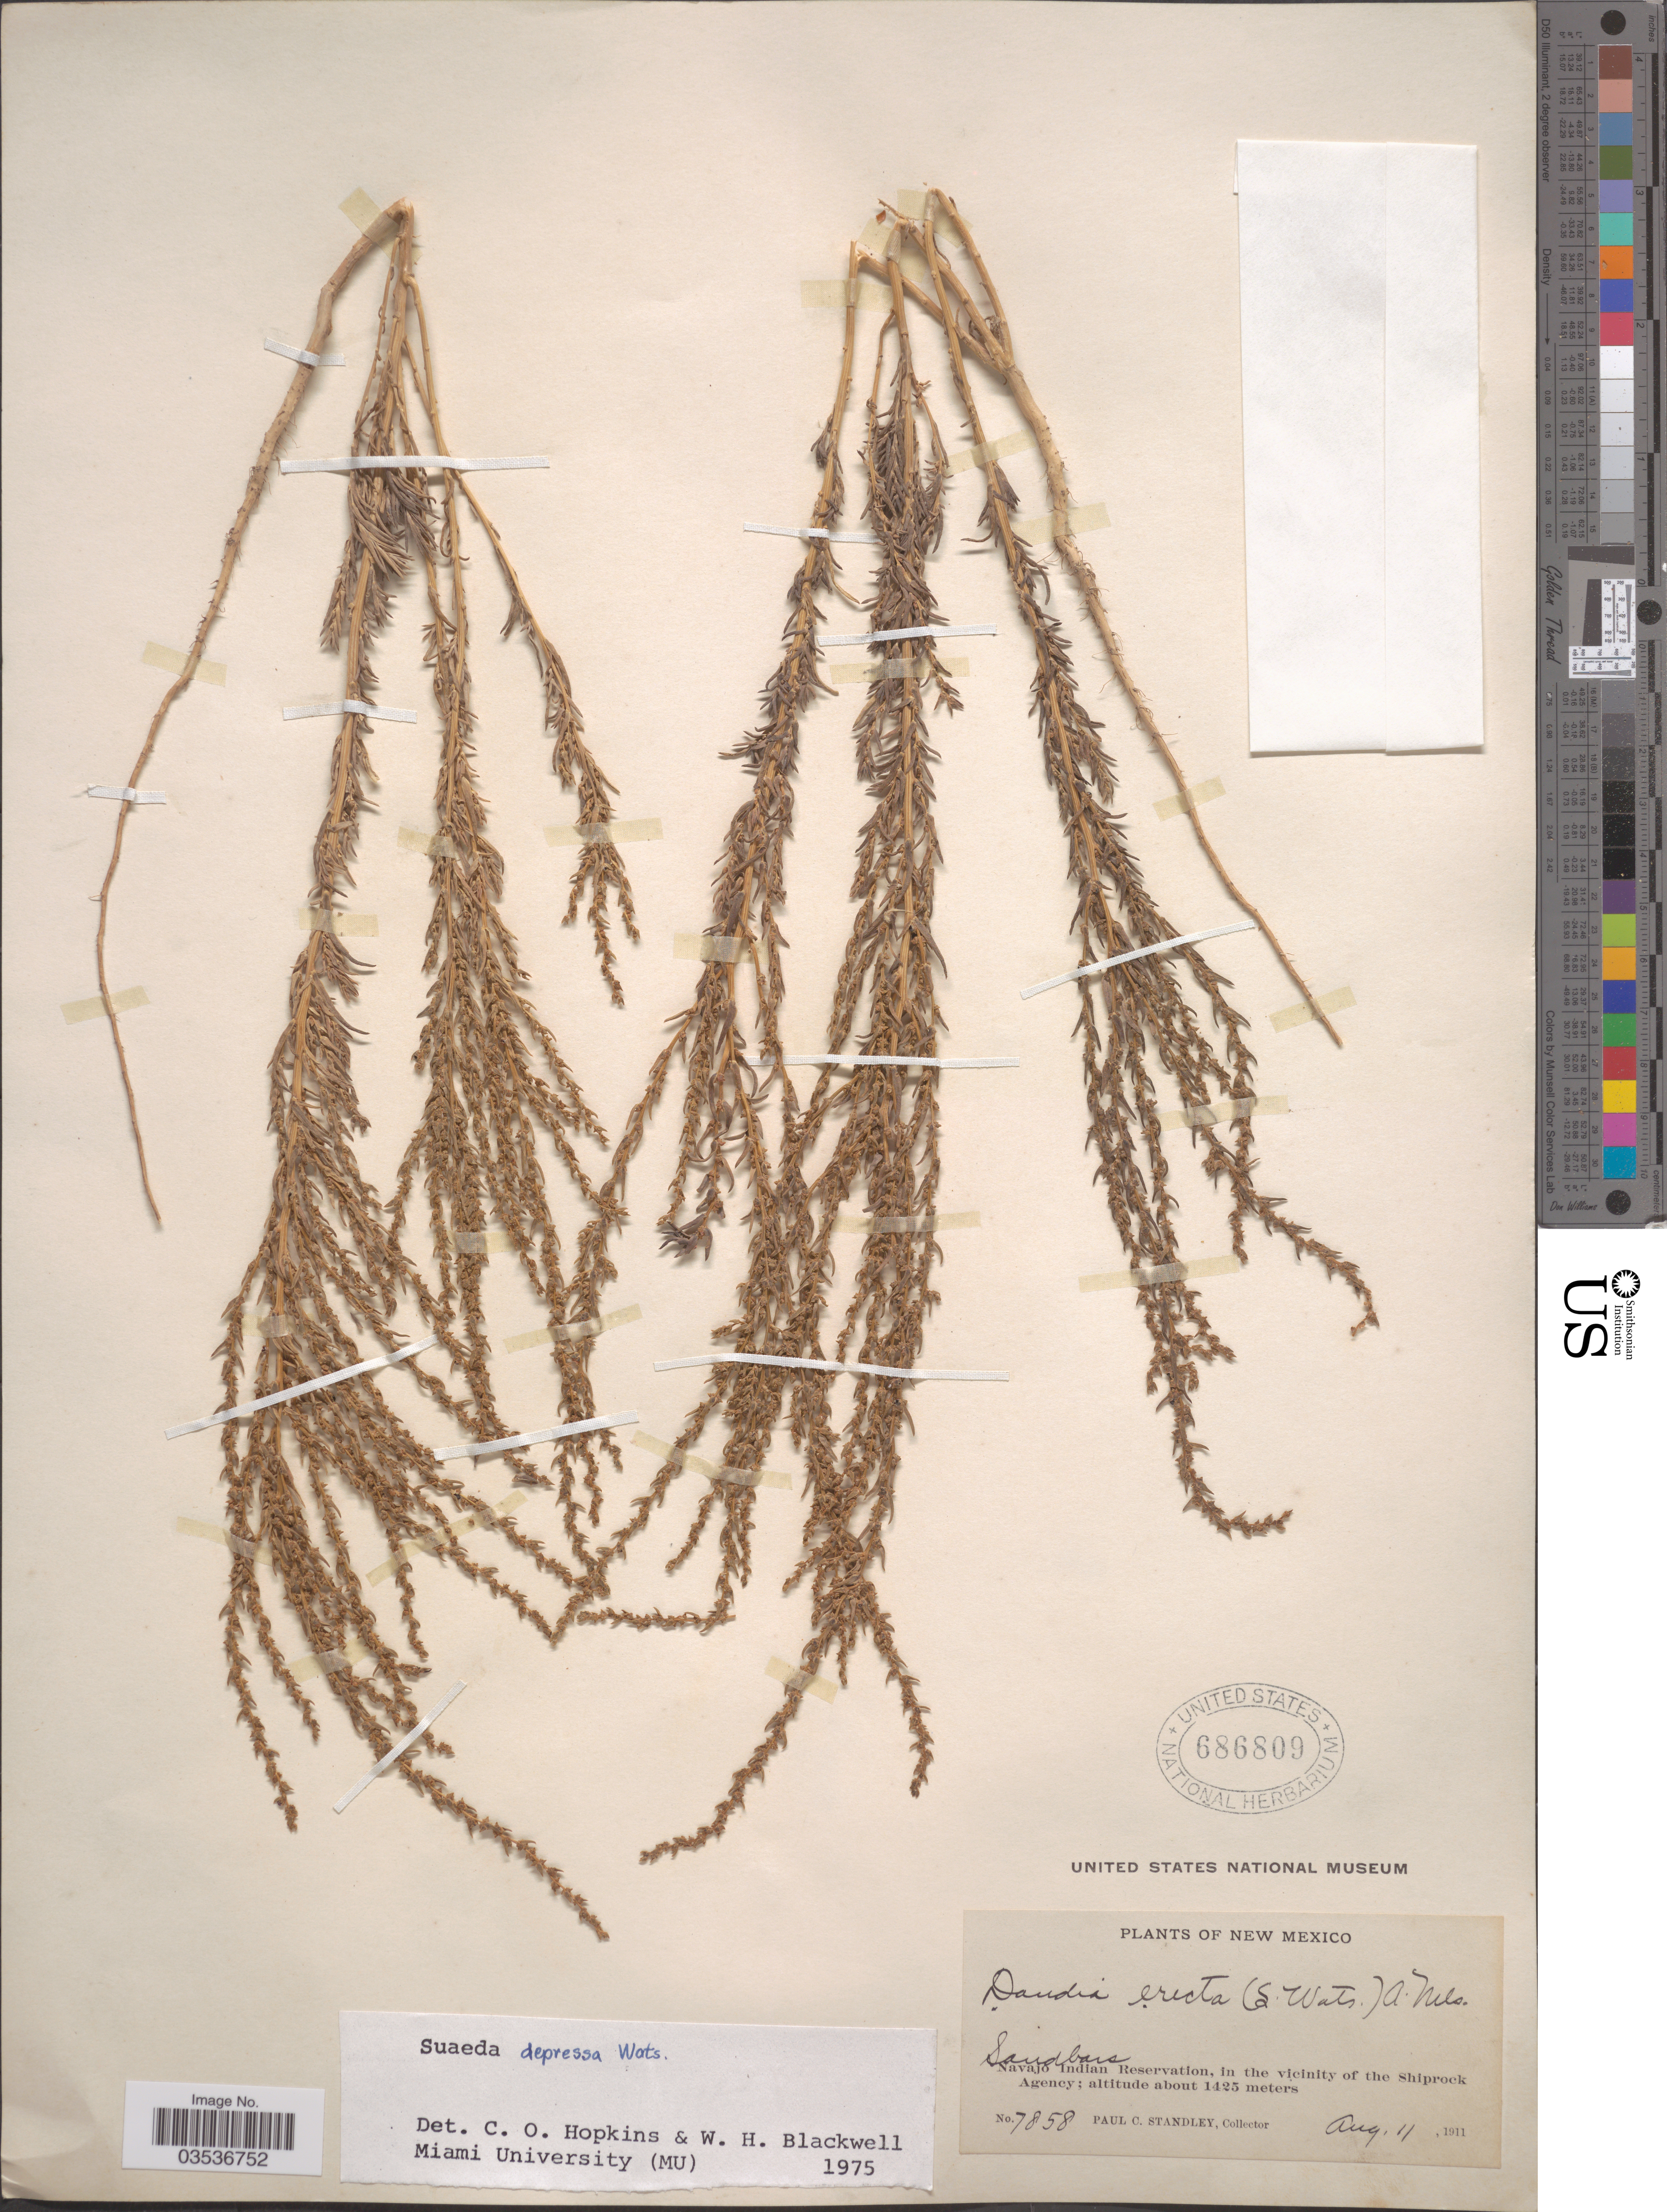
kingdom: Plantae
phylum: Tracheophyta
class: Magnoliopsida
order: Caryophyllales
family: Amaranthaceae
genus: Suaeda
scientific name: Suaeda depressa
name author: (Pursh) S. Watson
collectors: P. C. Standley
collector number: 7858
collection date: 1911-08-11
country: United States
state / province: New Mexico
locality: Navajo Indian Reservation, in the vicinity of the Shiprock Agency.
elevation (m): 1425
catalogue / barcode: US 686809